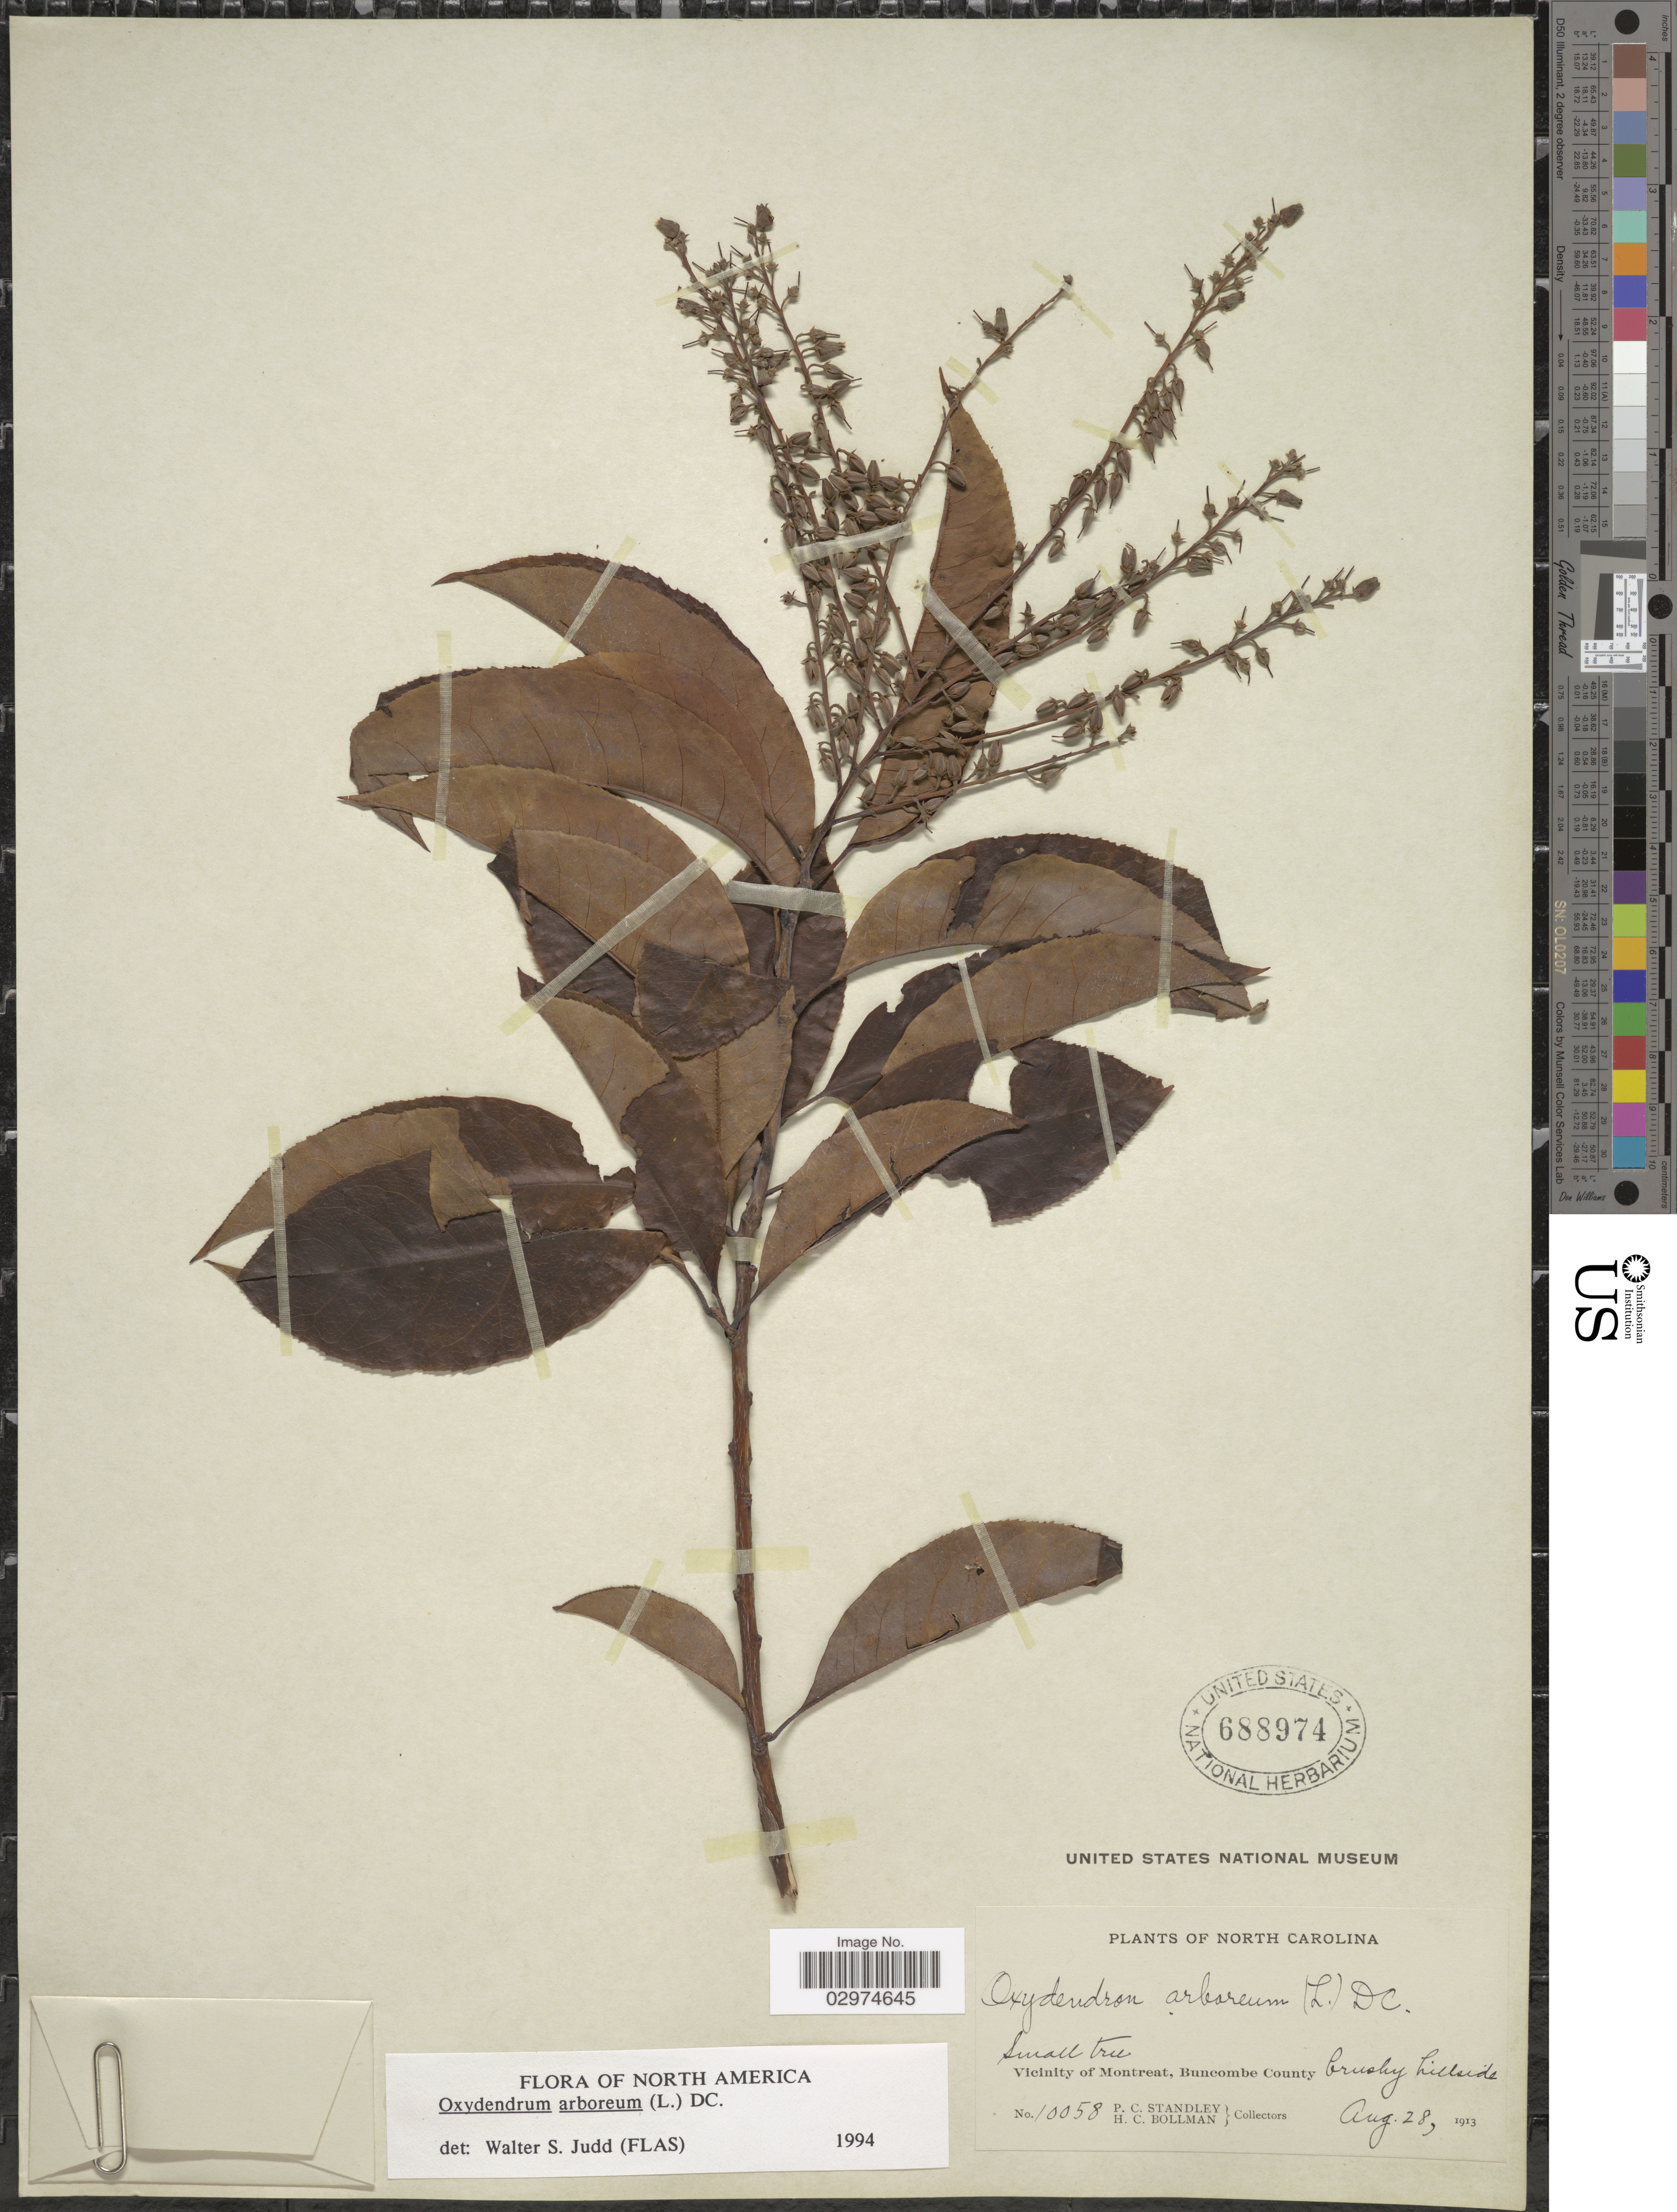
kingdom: Plantae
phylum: Tracheophyta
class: Magnoliopsida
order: Ericales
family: Ericaceae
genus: Oxydendrum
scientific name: Oxydendrum arboreum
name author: (L.) DC.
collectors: P. C. Standley & H. C. Bollman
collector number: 10058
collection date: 1913-08-28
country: United States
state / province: North Carolina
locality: Vicinity of Montreat, Buncombe County.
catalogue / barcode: US 688974